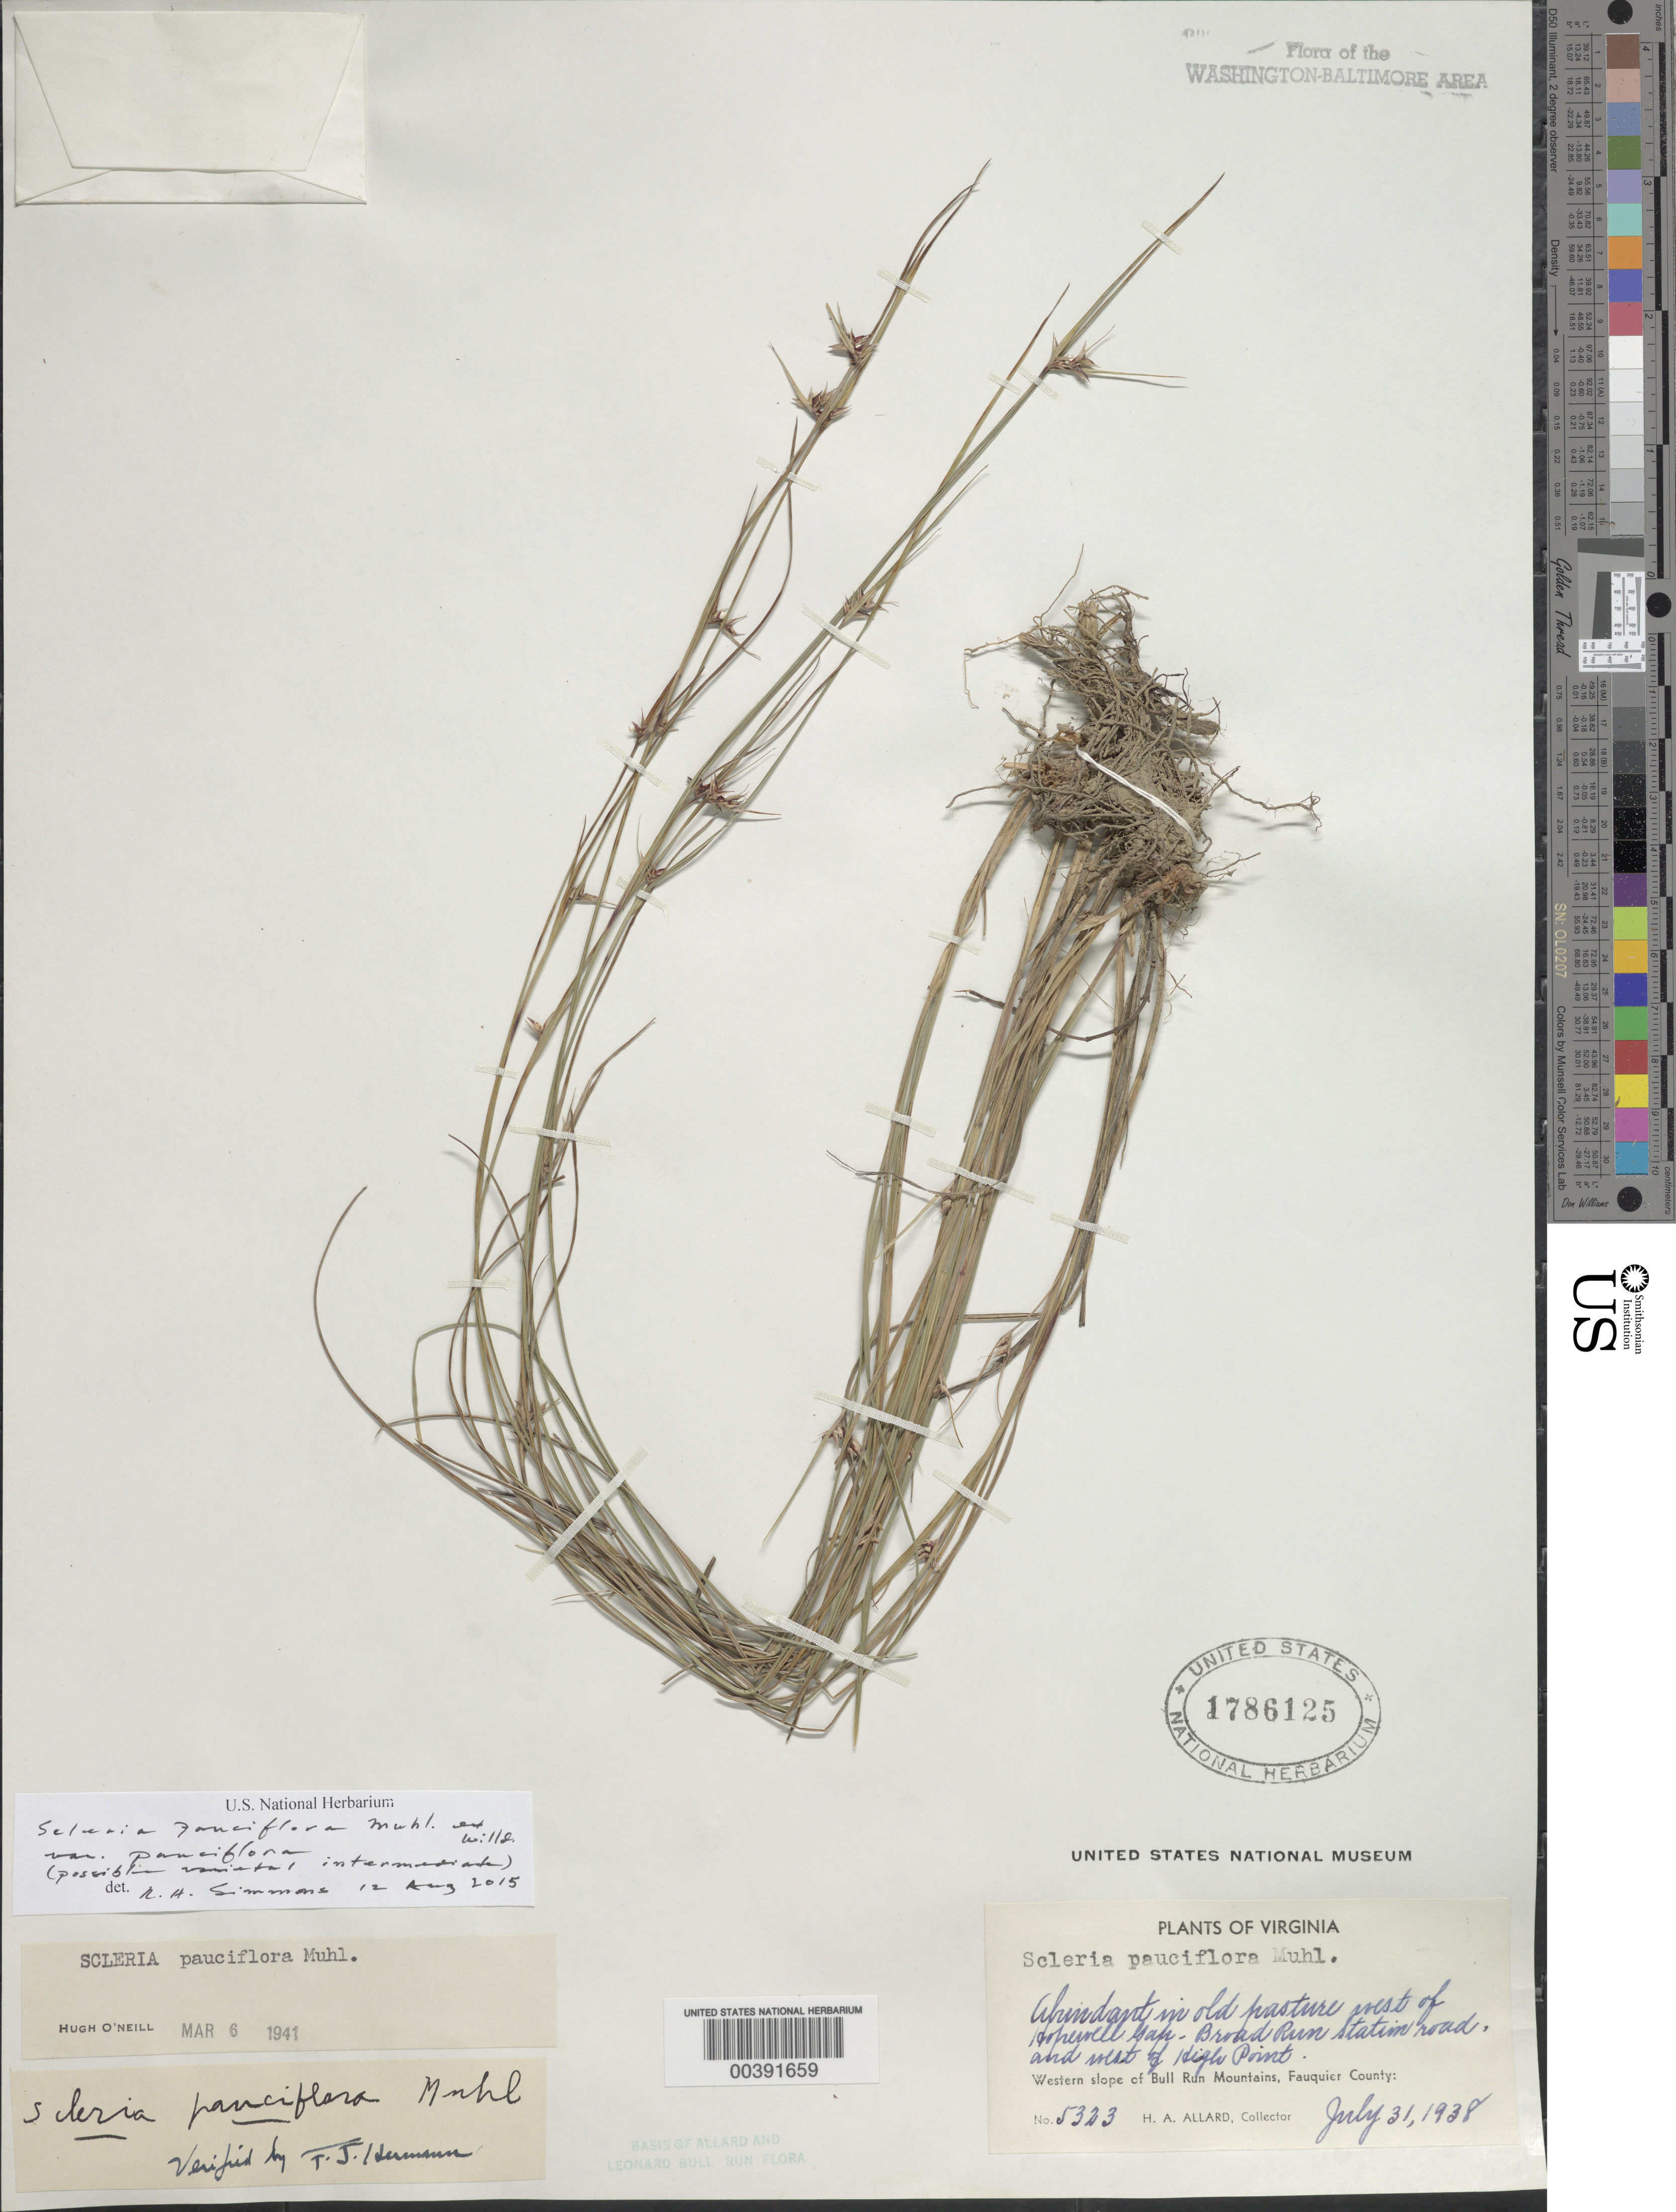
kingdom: Plantae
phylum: Tracheophyta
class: Liliopsida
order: Poales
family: Cyperaceae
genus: Scleria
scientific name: Scleria pauciflora var. pauciflora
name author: Muhl. ex Willd.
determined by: Simmons, R. H., (UNITED STATES)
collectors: H. A. Allard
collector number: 5323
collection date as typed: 31 Jul 1938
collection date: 1938-07-31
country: United States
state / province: Virginia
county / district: Fauquier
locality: West of Hopewell Gap, Broad Run Station Road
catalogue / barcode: US 1786125